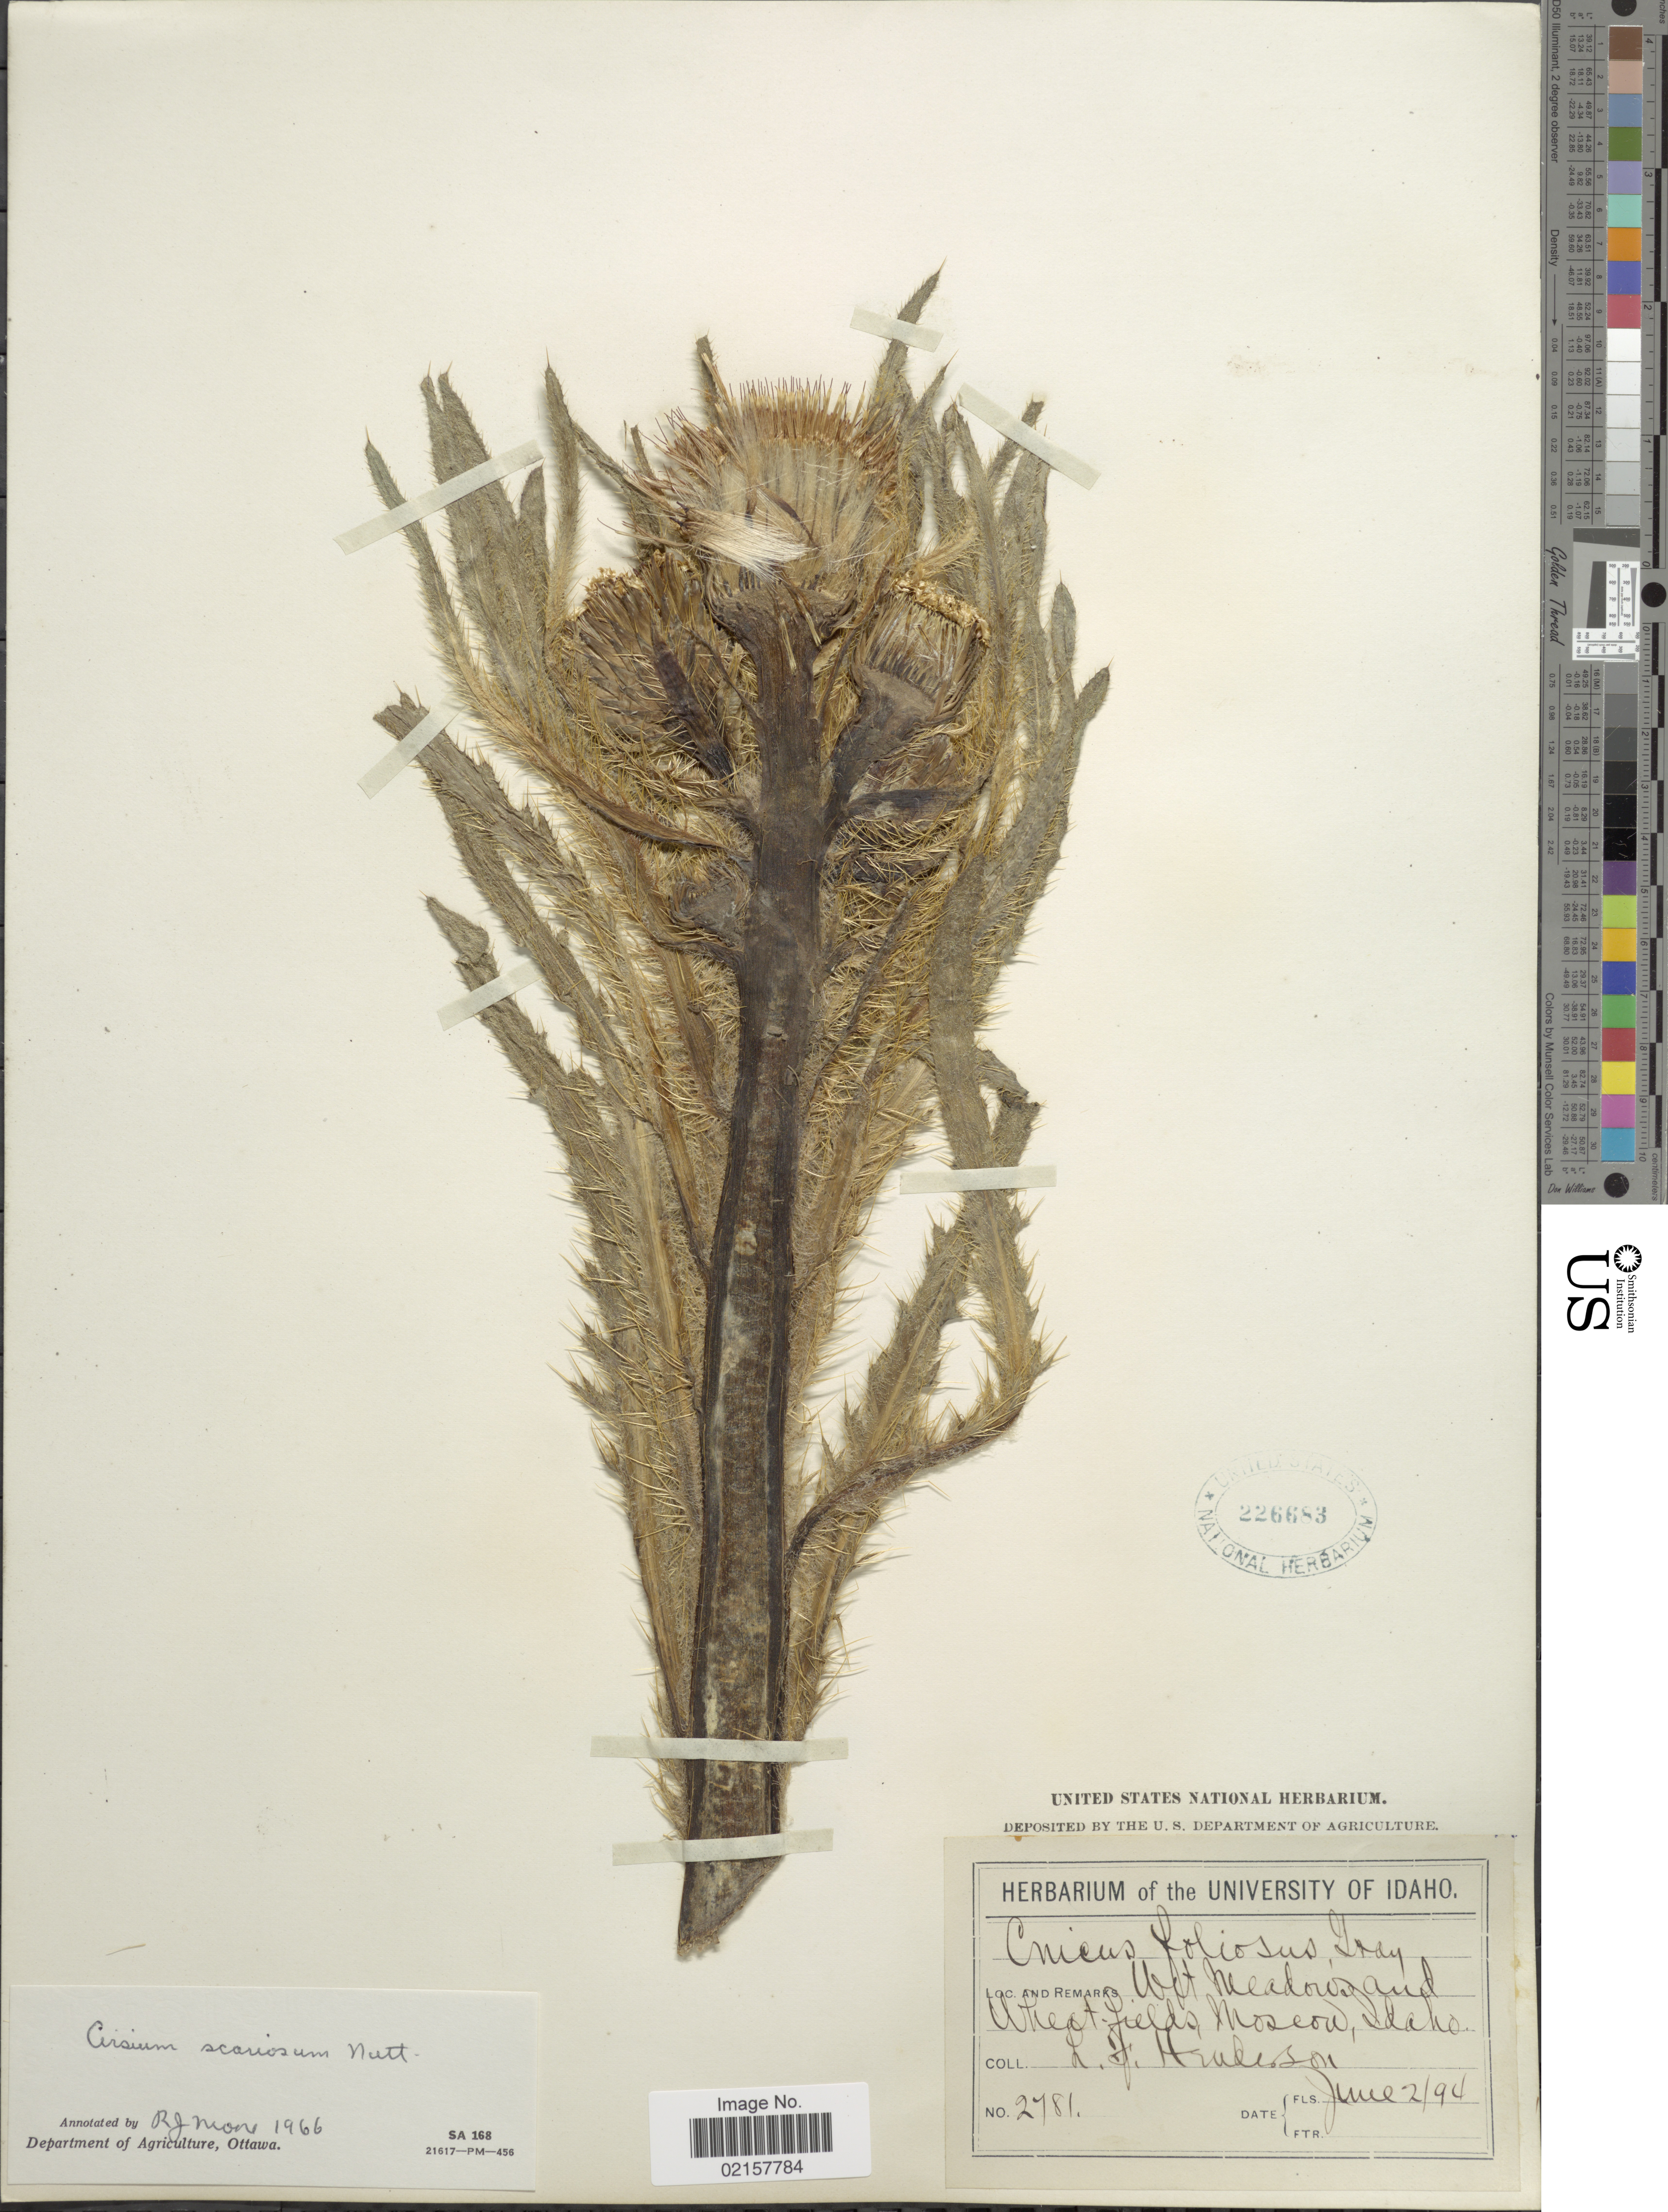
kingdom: Plantae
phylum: Tracheophyta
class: Magnoliopsida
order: Asterales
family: Asteraceae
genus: Cirsium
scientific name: Cirsium scariosum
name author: Nutt.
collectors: L. Henderson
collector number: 2781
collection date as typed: Transcribed d/m/y: 2/6/94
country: United States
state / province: Idaho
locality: Wet meadow and wheat fields, Moscow.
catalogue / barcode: US 226683